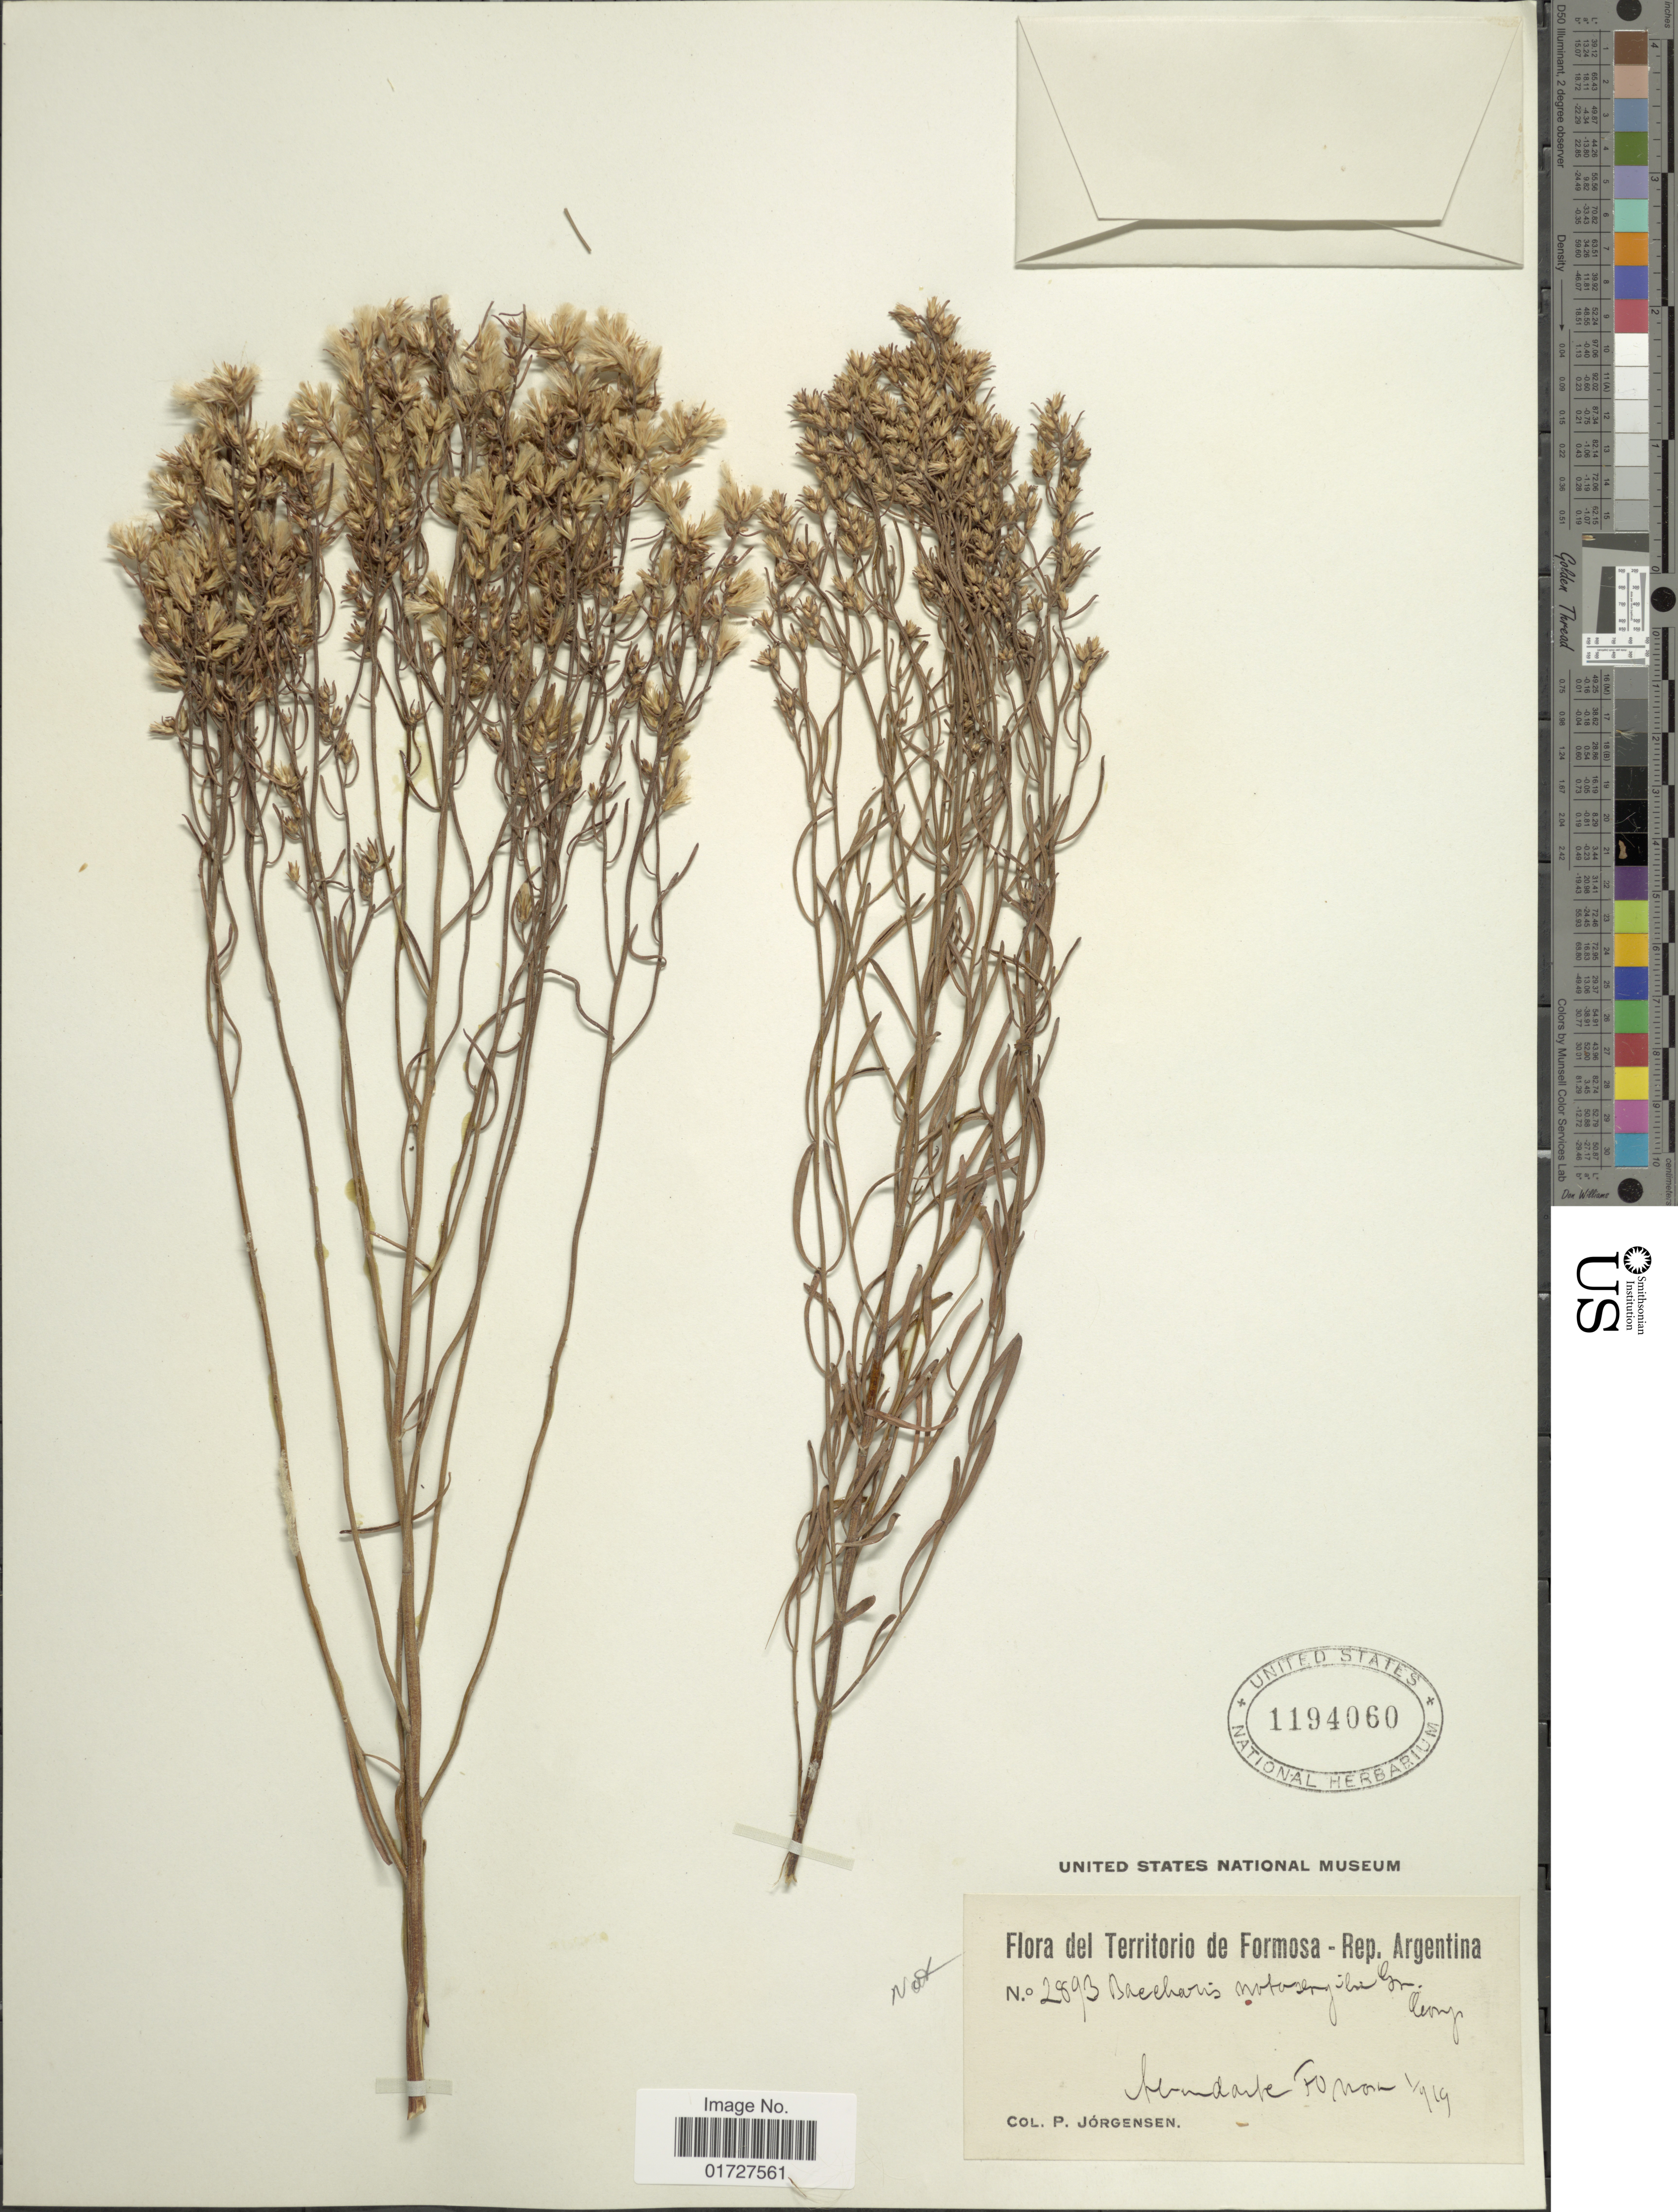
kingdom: Plantae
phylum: Tracheophyta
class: Magnoliopsida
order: Asterales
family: Asteraceae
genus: Baccharis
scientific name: Baccharis notosergila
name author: Griseb.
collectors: P. Jörgensen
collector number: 2893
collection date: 1919-01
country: Argentina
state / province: Formosa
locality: Rep. Argentina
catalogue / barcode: US 1194060